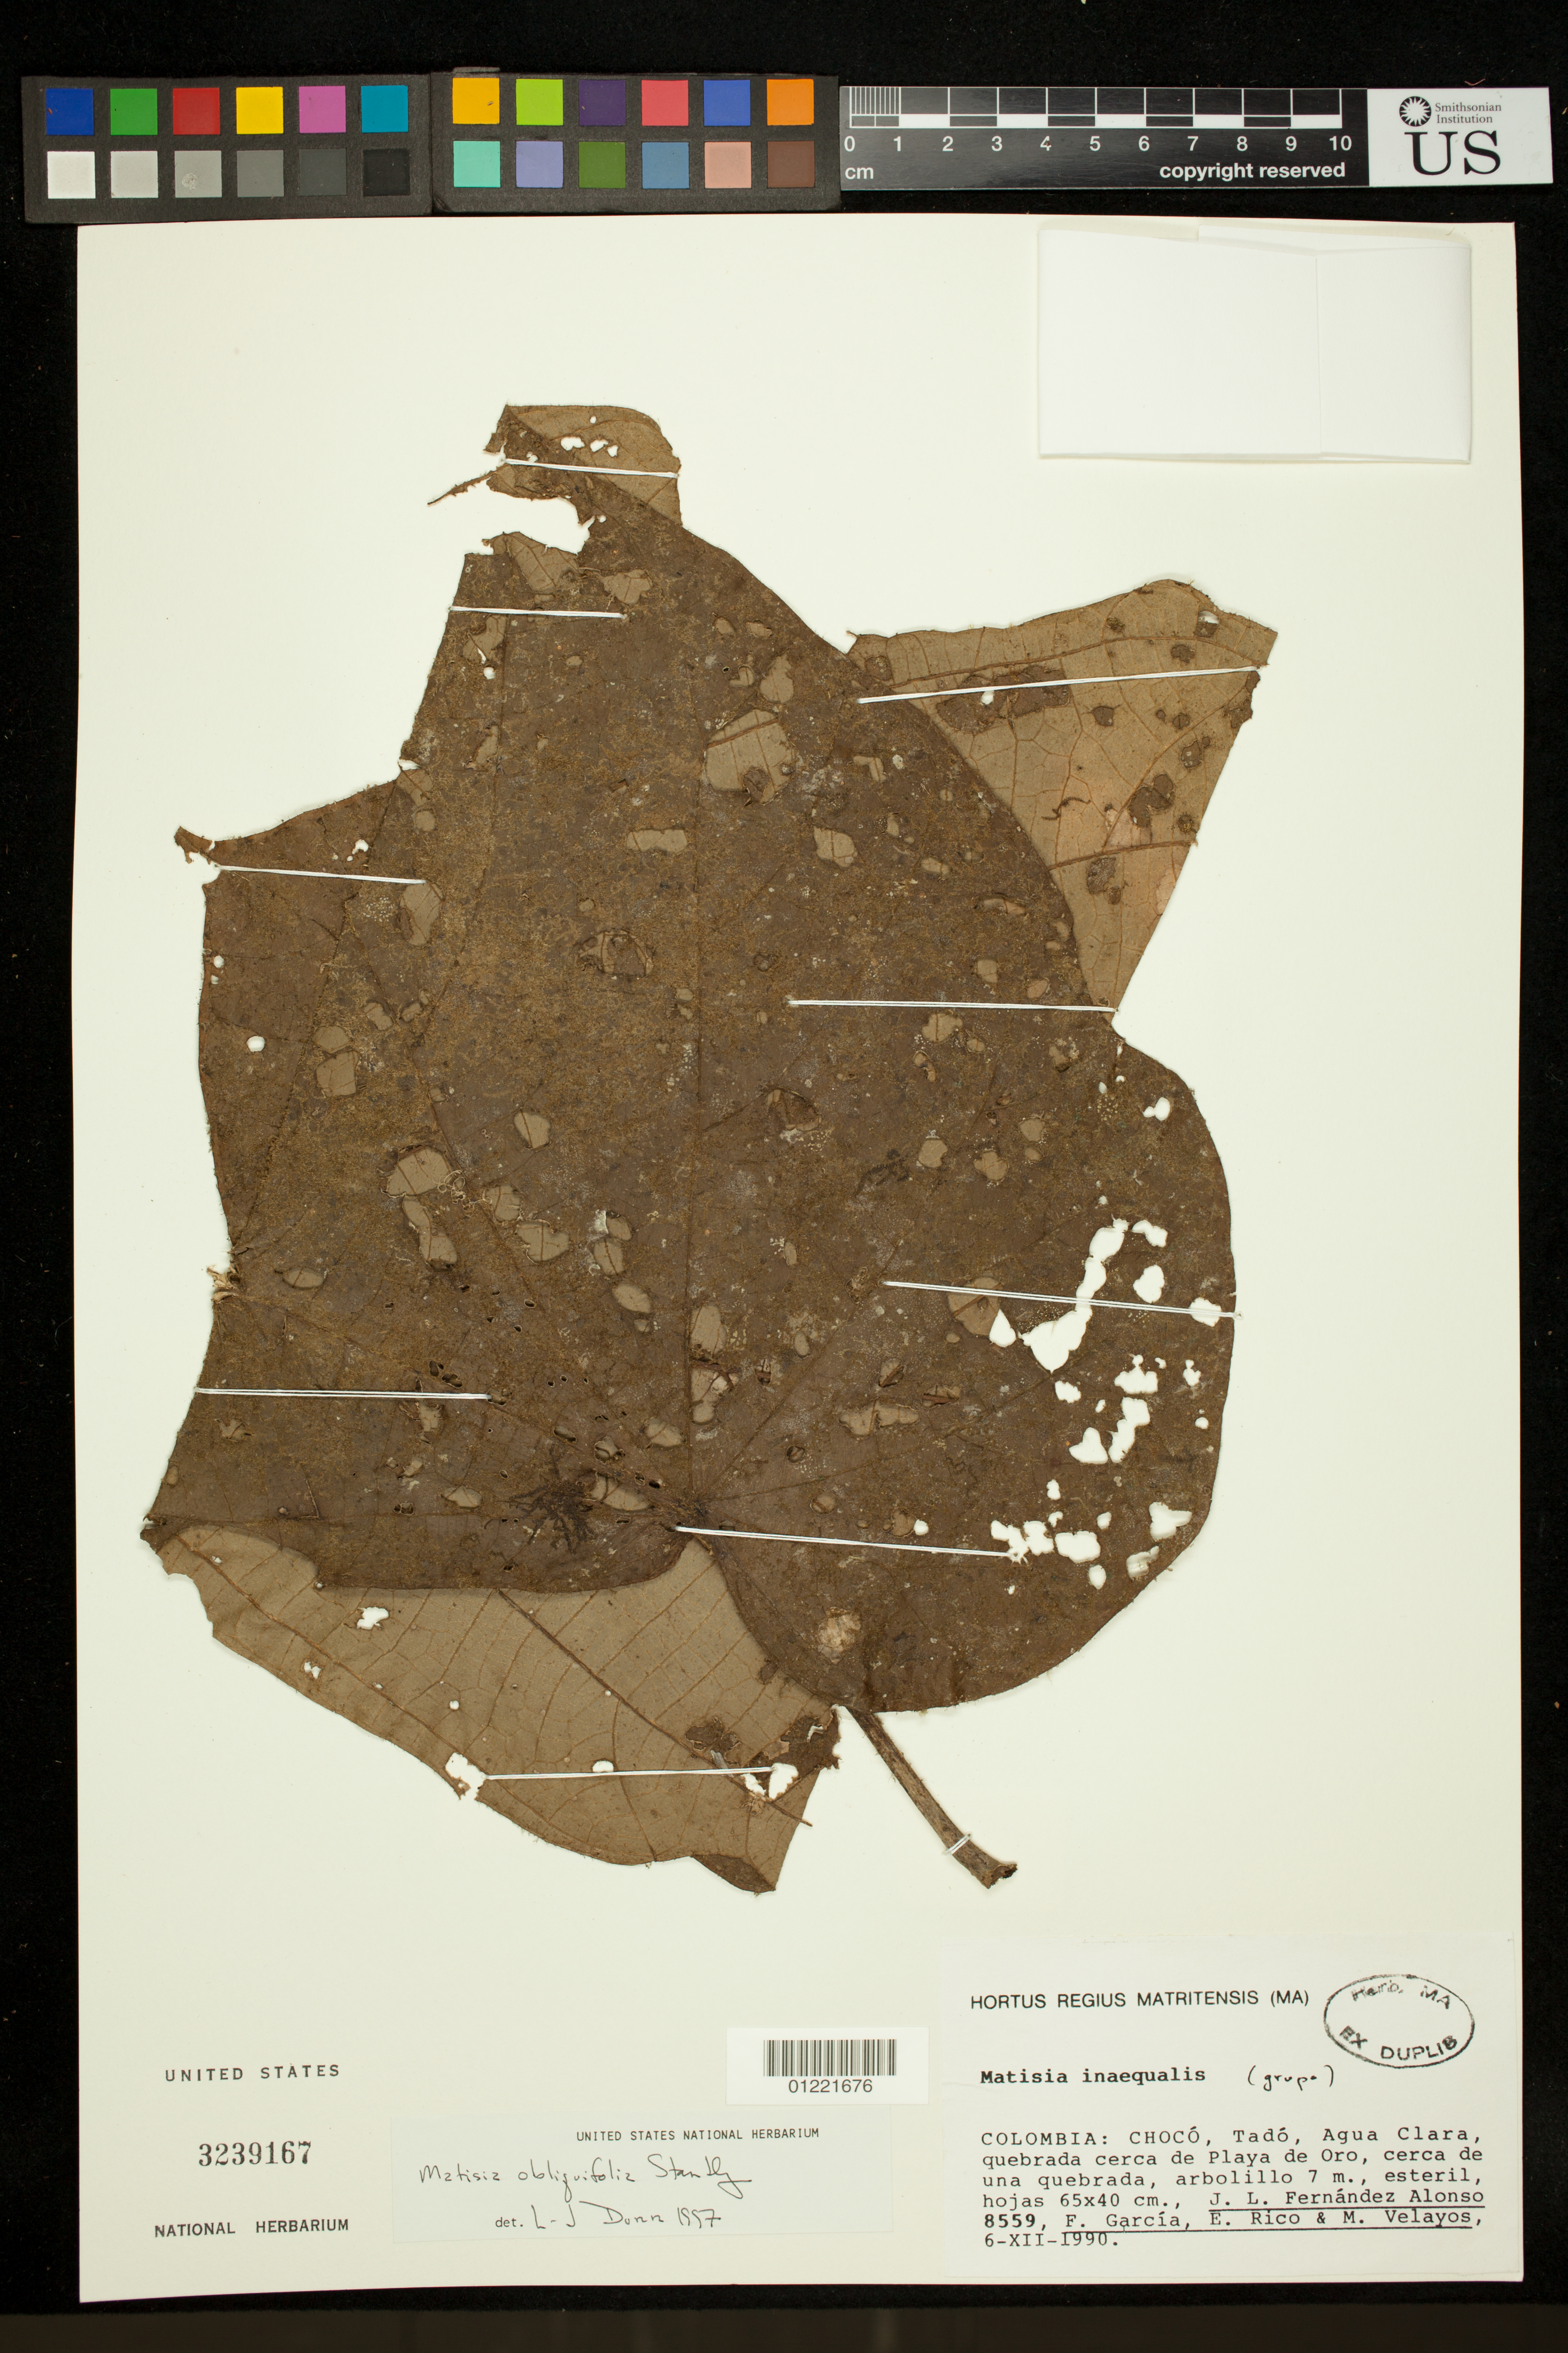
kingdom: Plantae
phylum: Tracheophyta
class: Magnoliopsida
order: Malvales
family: Malvaceae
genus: Matisia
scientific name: Matisia obliquifolia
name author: Standl.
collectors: J. L. Fernández-Alonso, F. Garcia, E. Rico & M. Velayos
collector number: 8559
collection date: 1990-12-06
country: Colombia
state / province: Choco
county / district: Tadó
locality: Agua Clara, quebrada cerca de Playa de Oro, cerca de una quebrada.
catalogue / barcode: US 3239167